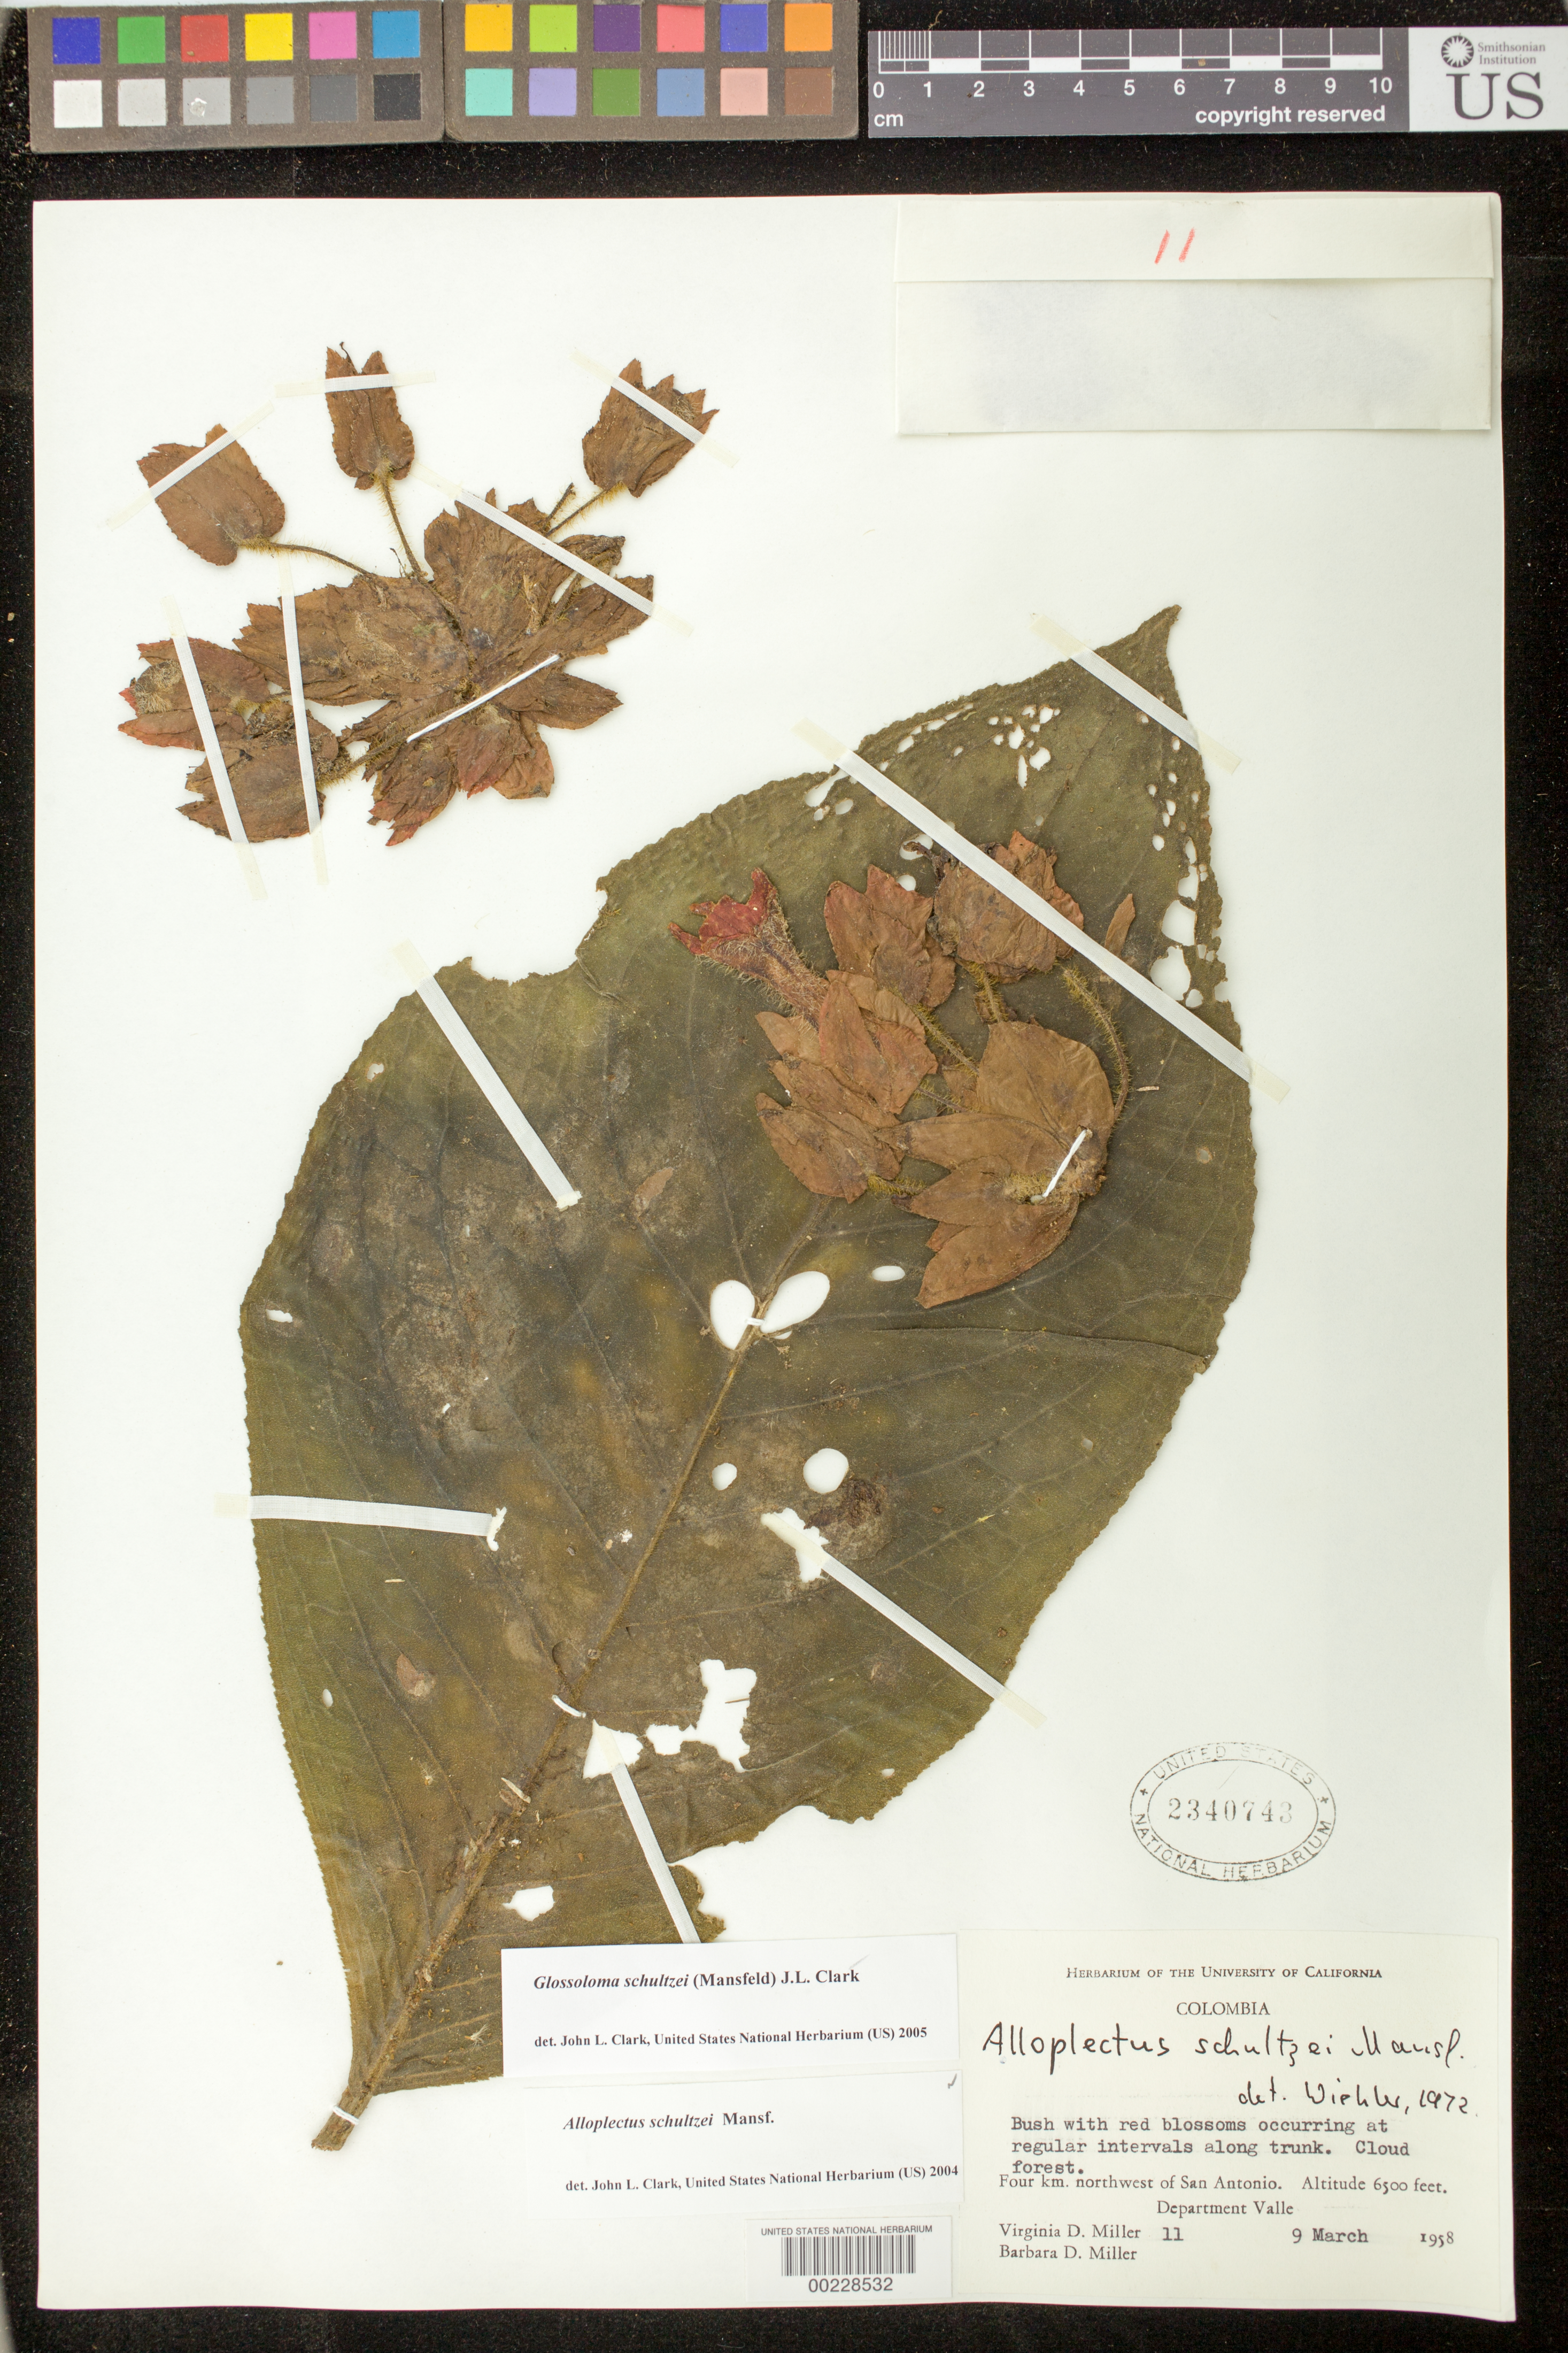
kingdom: Plantae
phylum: Tracheophyta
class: Magnoliopsida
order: Lamiales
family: Gesneriaceae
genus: Glossoloma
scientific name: Glossoloma schultzei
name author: (Mansf.) J.L. Clark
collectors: V. D. Miller & B. D. Miller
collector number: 11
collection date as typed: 09 Mar 1958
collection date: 1958-03-09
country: Colombia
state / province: Valle del Cauca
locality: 4 km NW of San Antonio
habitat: Cloud forest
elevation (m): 1981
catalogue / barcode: US 2340743